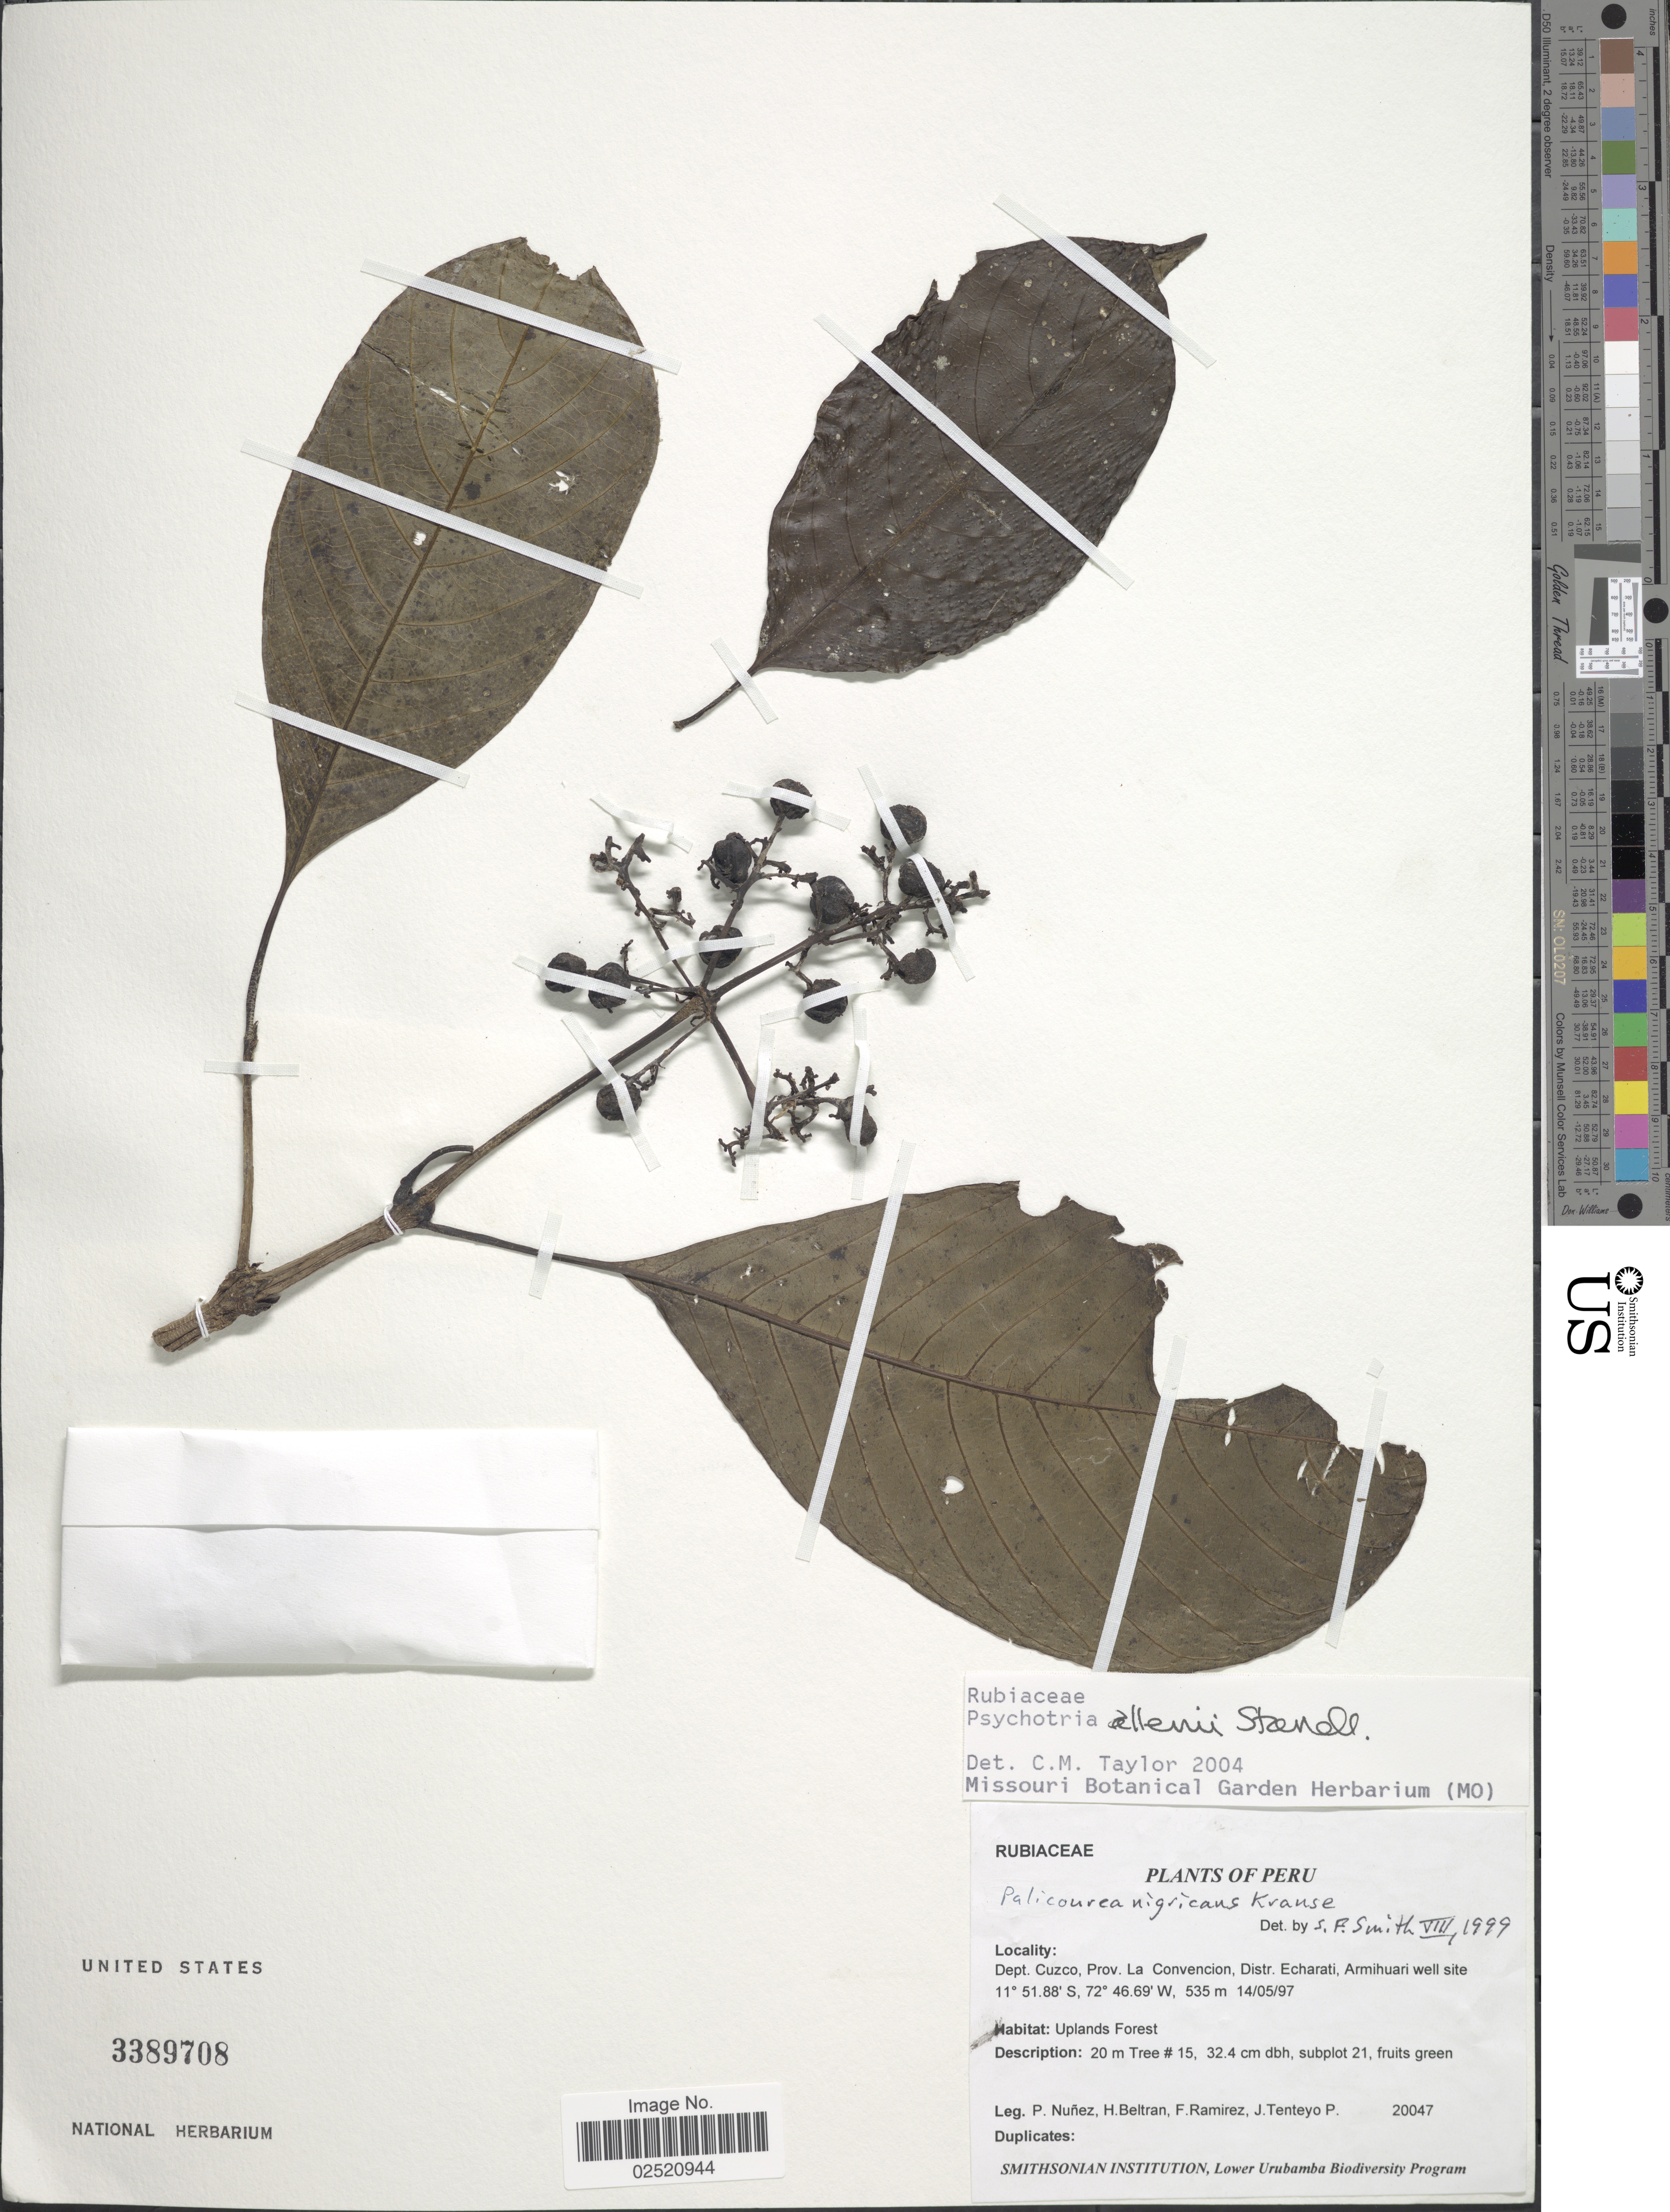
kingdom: Plantae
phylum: Tracheophyta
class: Magnoliopsida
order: Gentianales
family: Rubiaceae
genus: Psychotria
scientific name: Psychotria allenii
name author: Standl. in Woodson & Schery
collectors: P. Nuñez V., H. Beltran, F. Ramirez & J. Tenteyo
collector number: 20047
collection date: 1997-05-14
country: Peru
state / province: Cusco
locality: Prov. La Convencion, Distr. Echarati, Armihuari well site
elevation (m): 535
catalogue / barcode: US 3389708